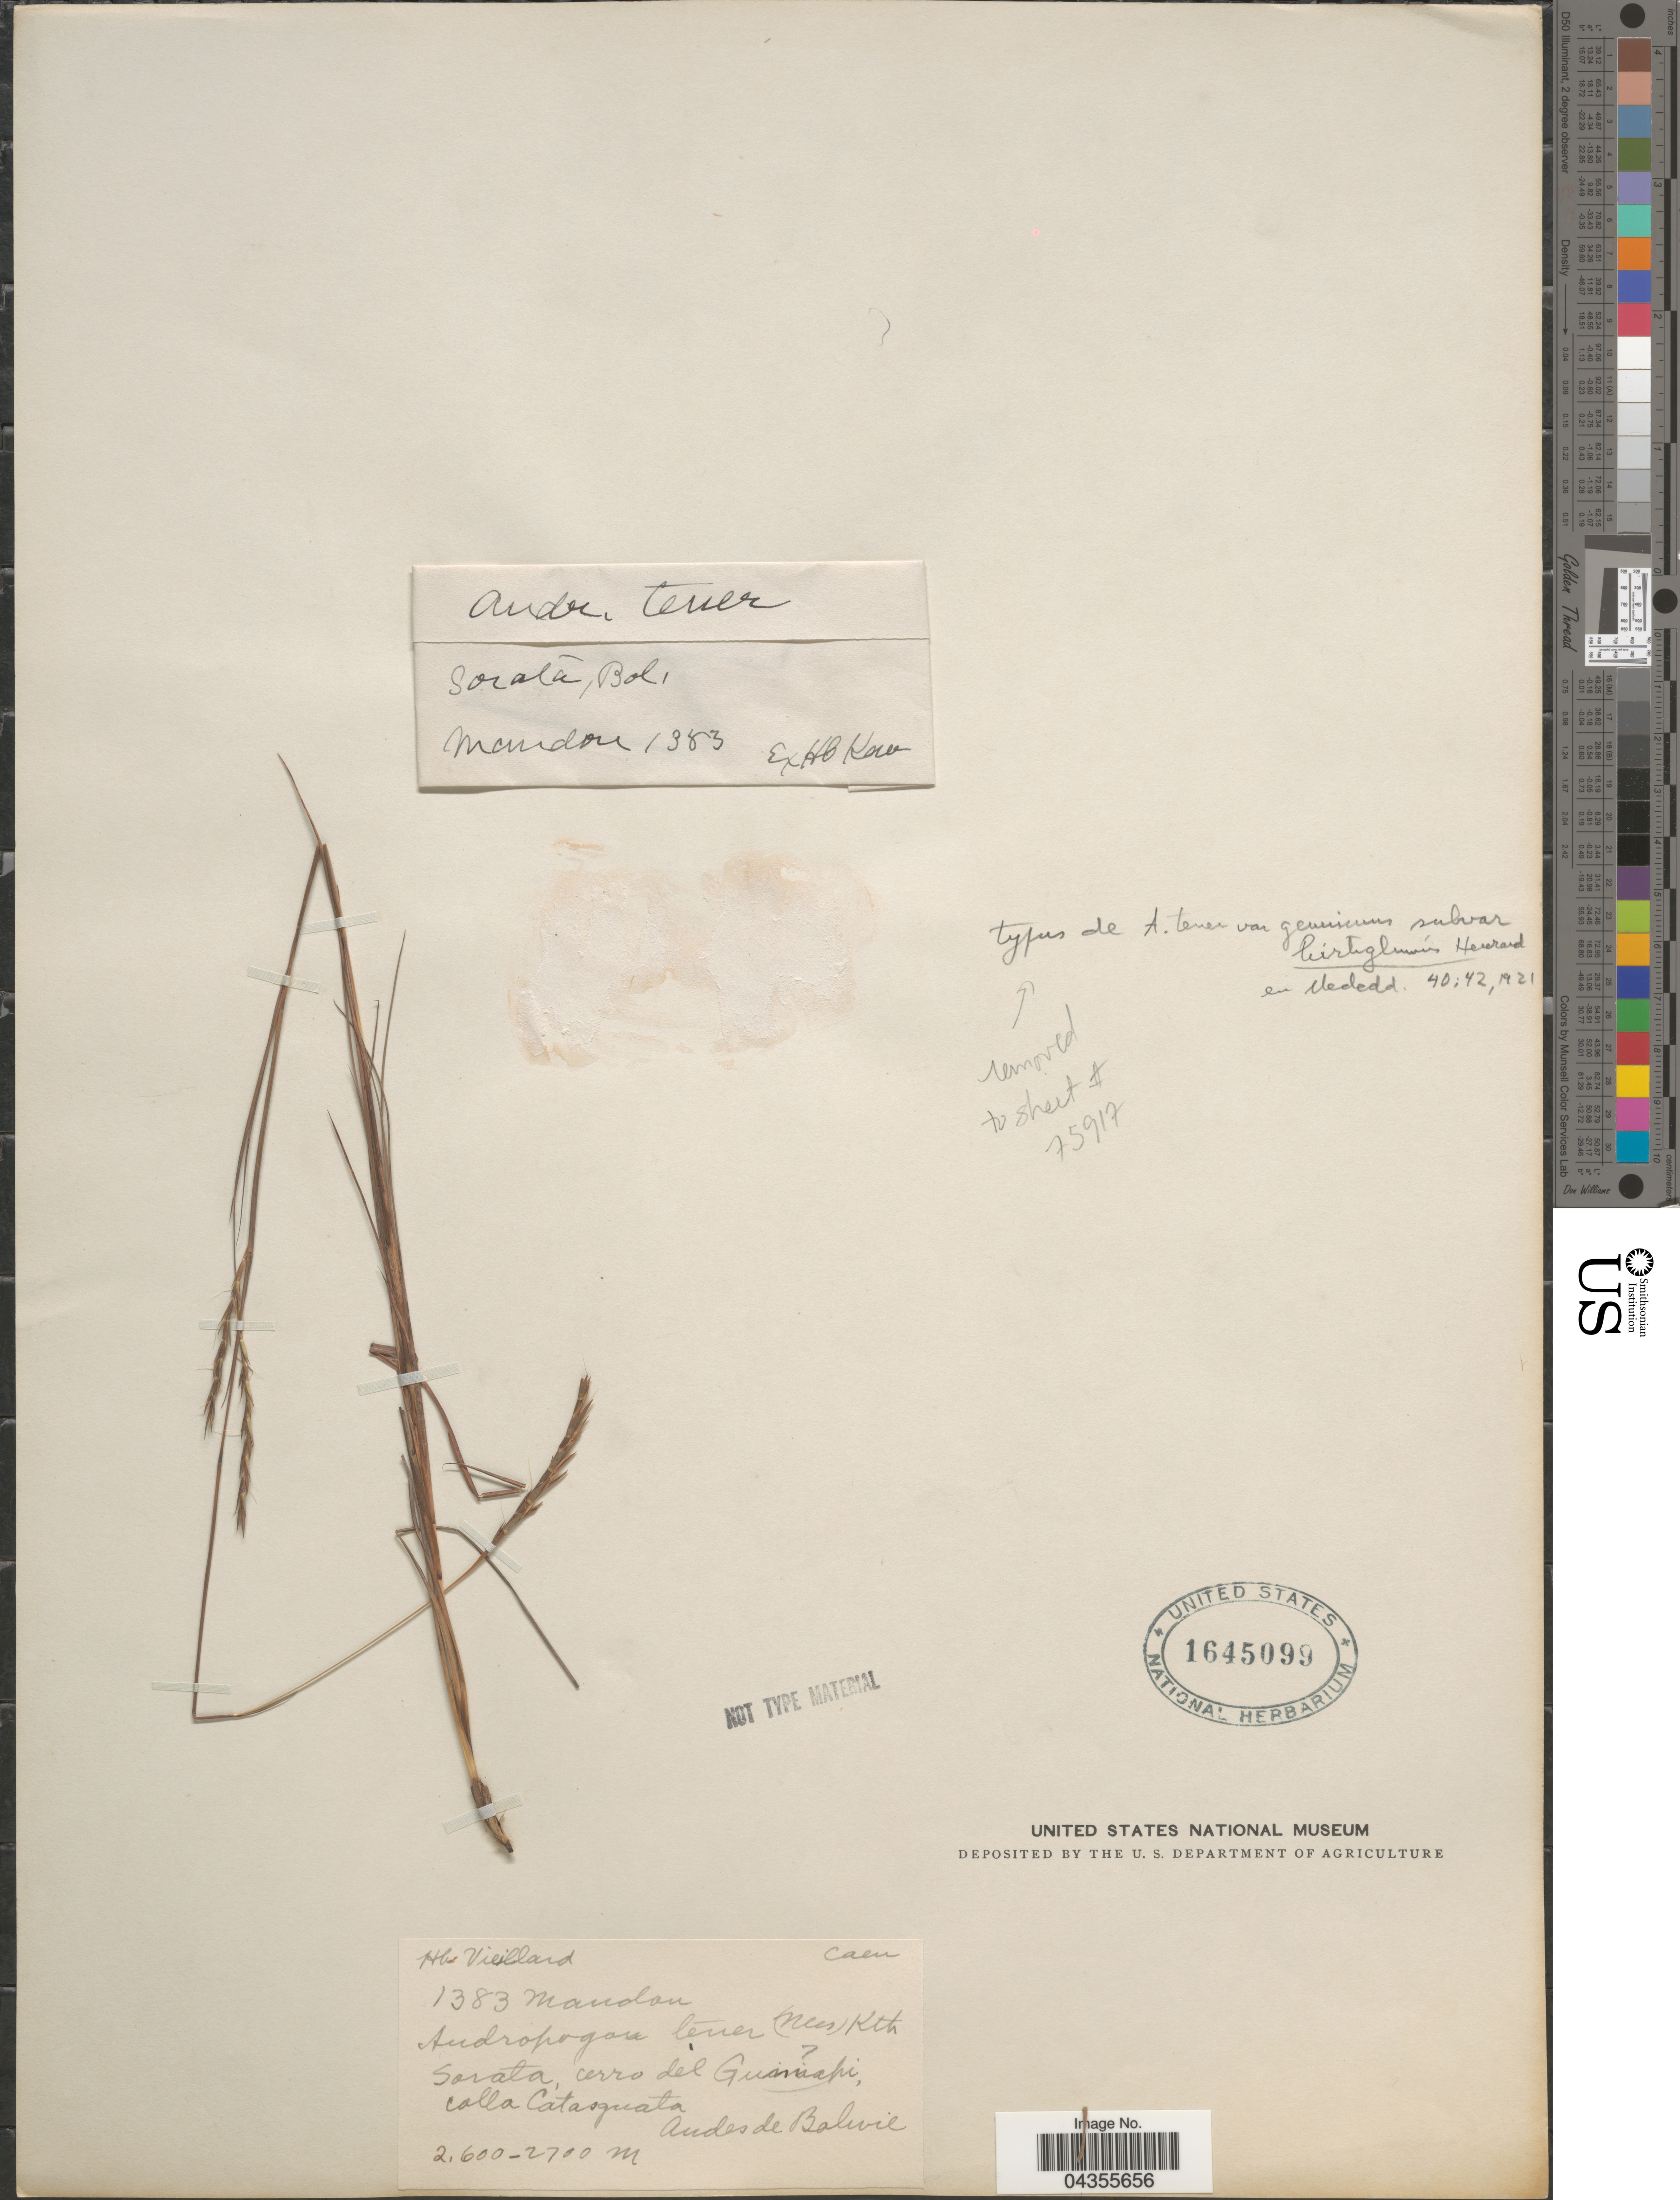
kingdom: Plantae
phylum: Tracheophyta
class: Liliopsida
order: Poales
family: Poaceae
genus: Schizachyrium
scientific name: Schizachyrium tenerum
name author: Nees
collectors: Mandon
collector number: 1383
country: Bolivia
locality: Sorata.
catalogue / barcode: US 1645099-2